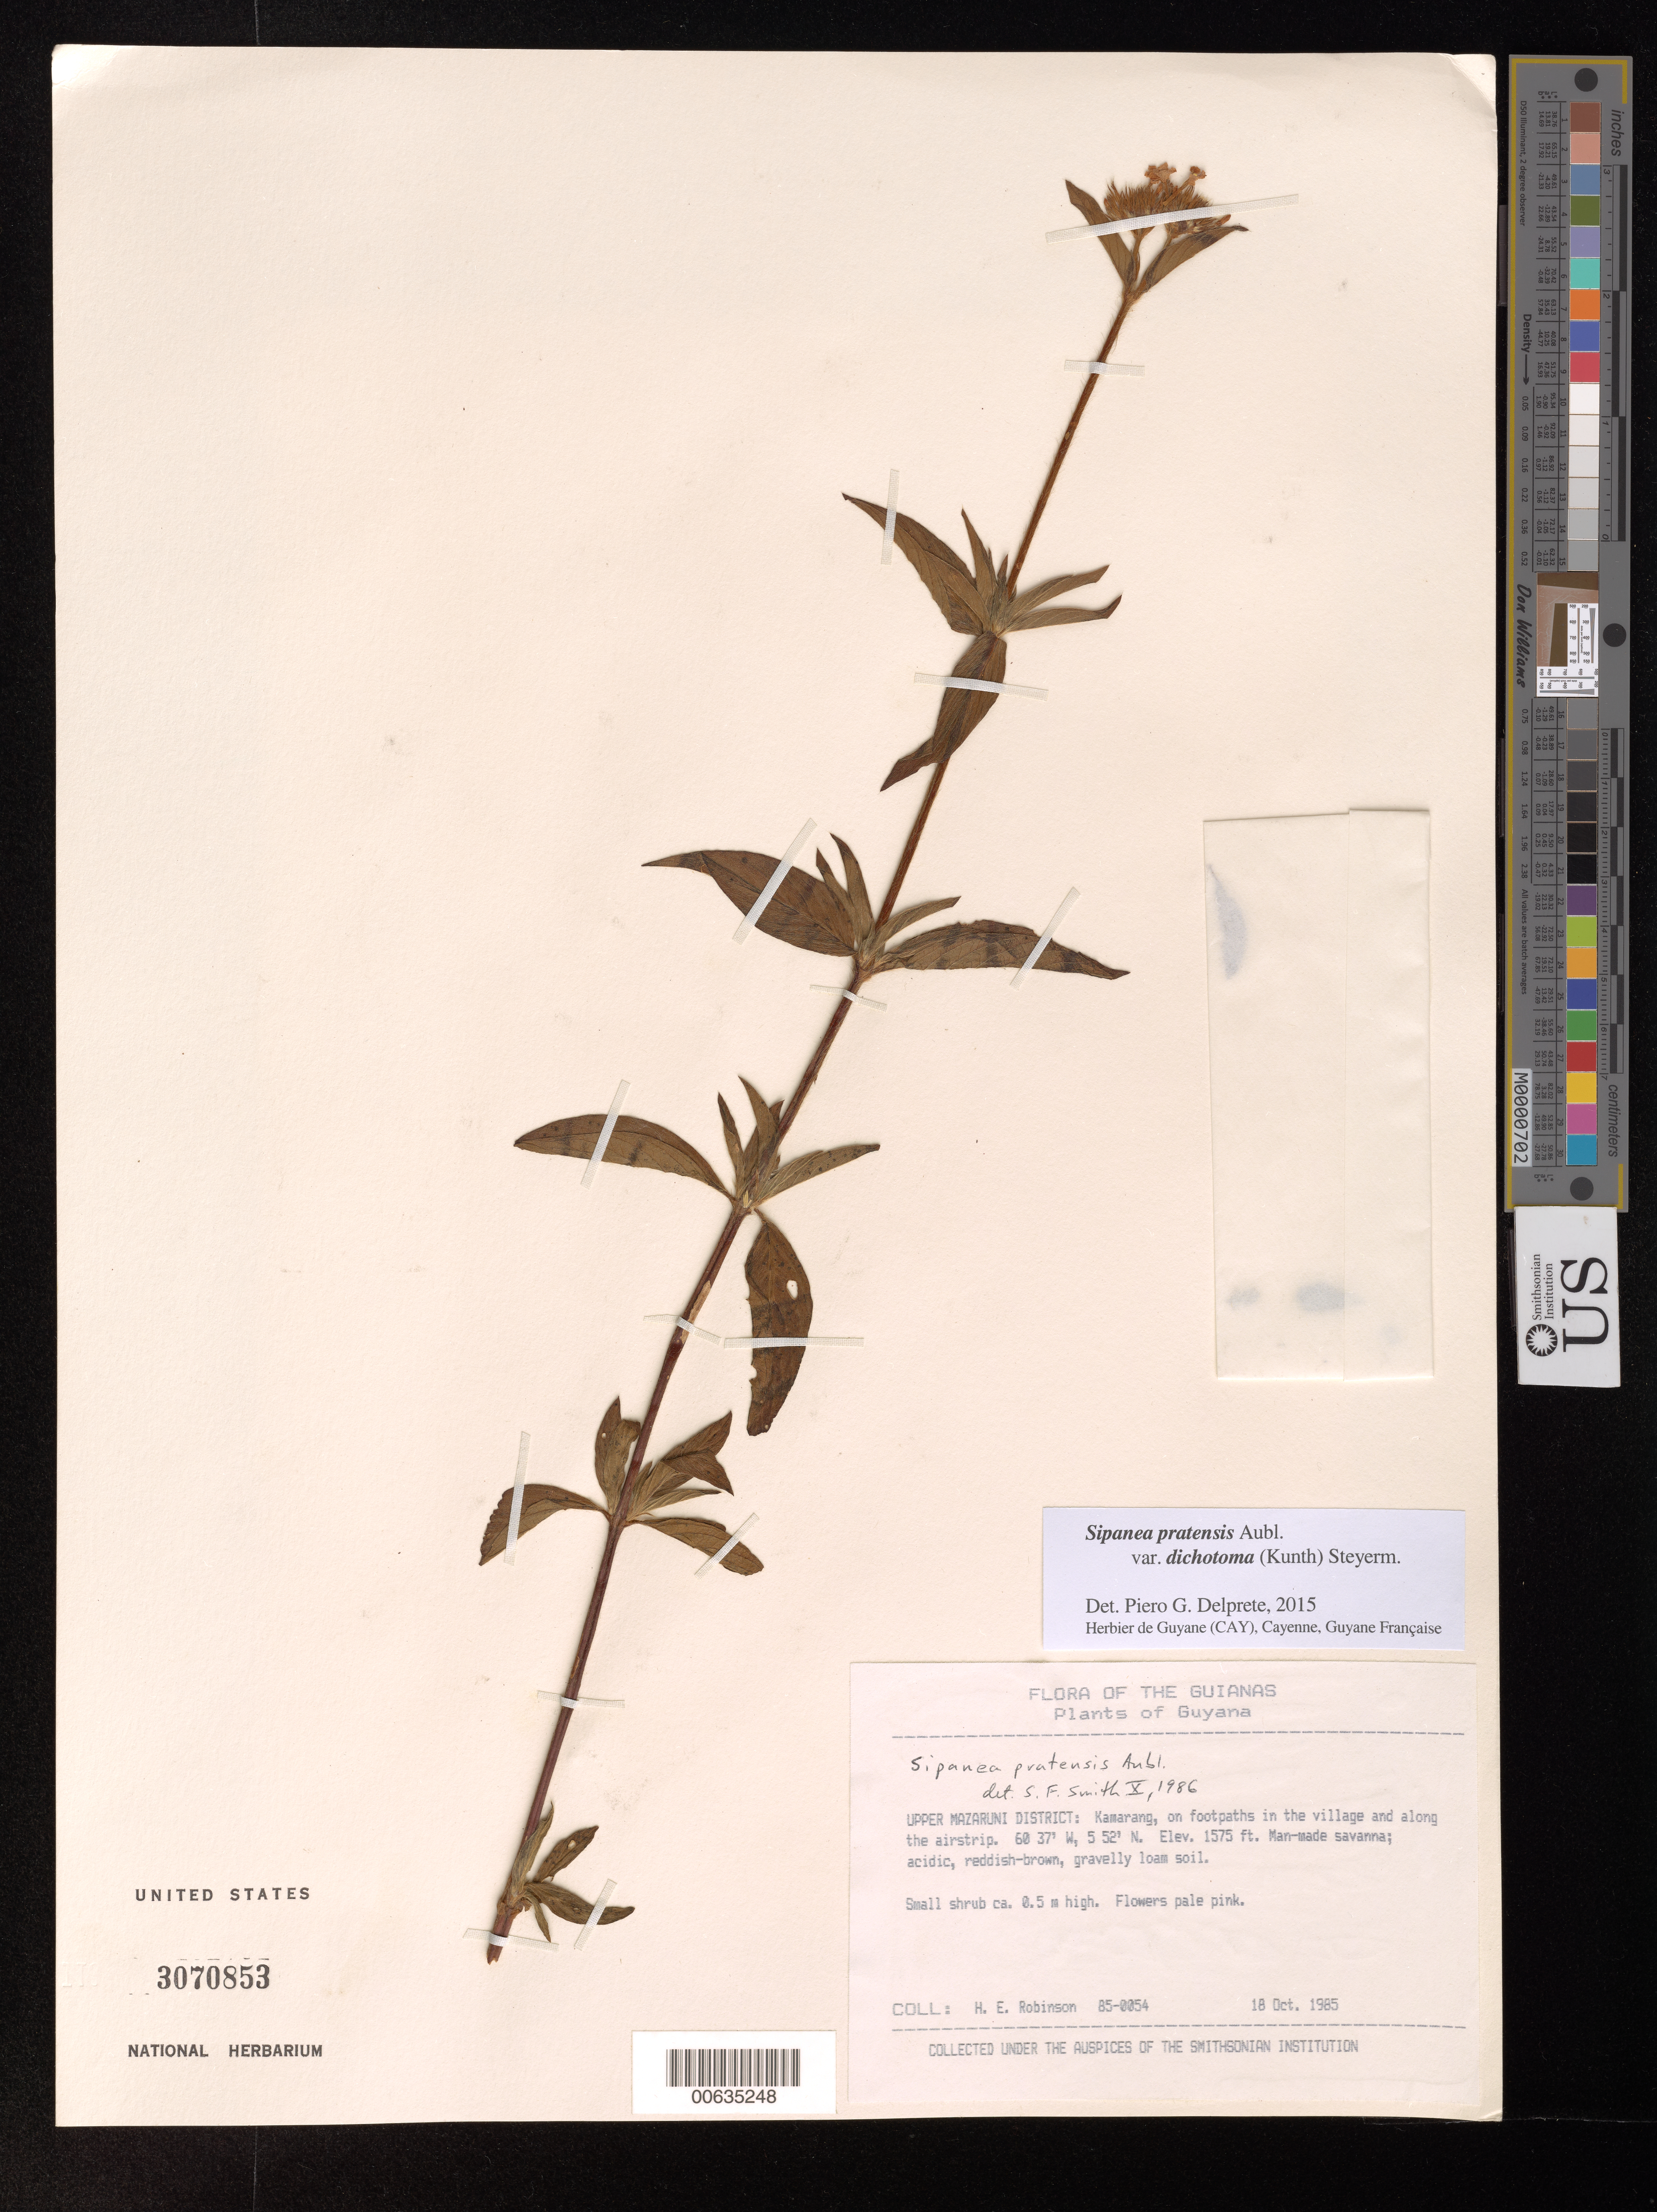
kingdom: Plantae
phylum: Tracheophyta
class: Magnoliopsida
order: Gentianales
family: Rubiaceae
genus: Sipanea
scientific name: Sipanea pratensis var. dichotoma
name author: (Kunth) Steyerm.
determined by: Delprete, P. G., Herb. de Guyane Cay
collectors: H. Robinson & D. B. Lellinger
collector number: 850054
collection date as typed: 18 October 1985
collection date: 1985-10-18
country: Guyana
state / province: Cuyuni-Mazaruni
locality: Along footpaths in village of Kamarang and along airstrip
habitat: Man-made savanna; acid, red-brown, gravelly loam soil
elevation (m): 480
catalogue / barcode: US 3070853